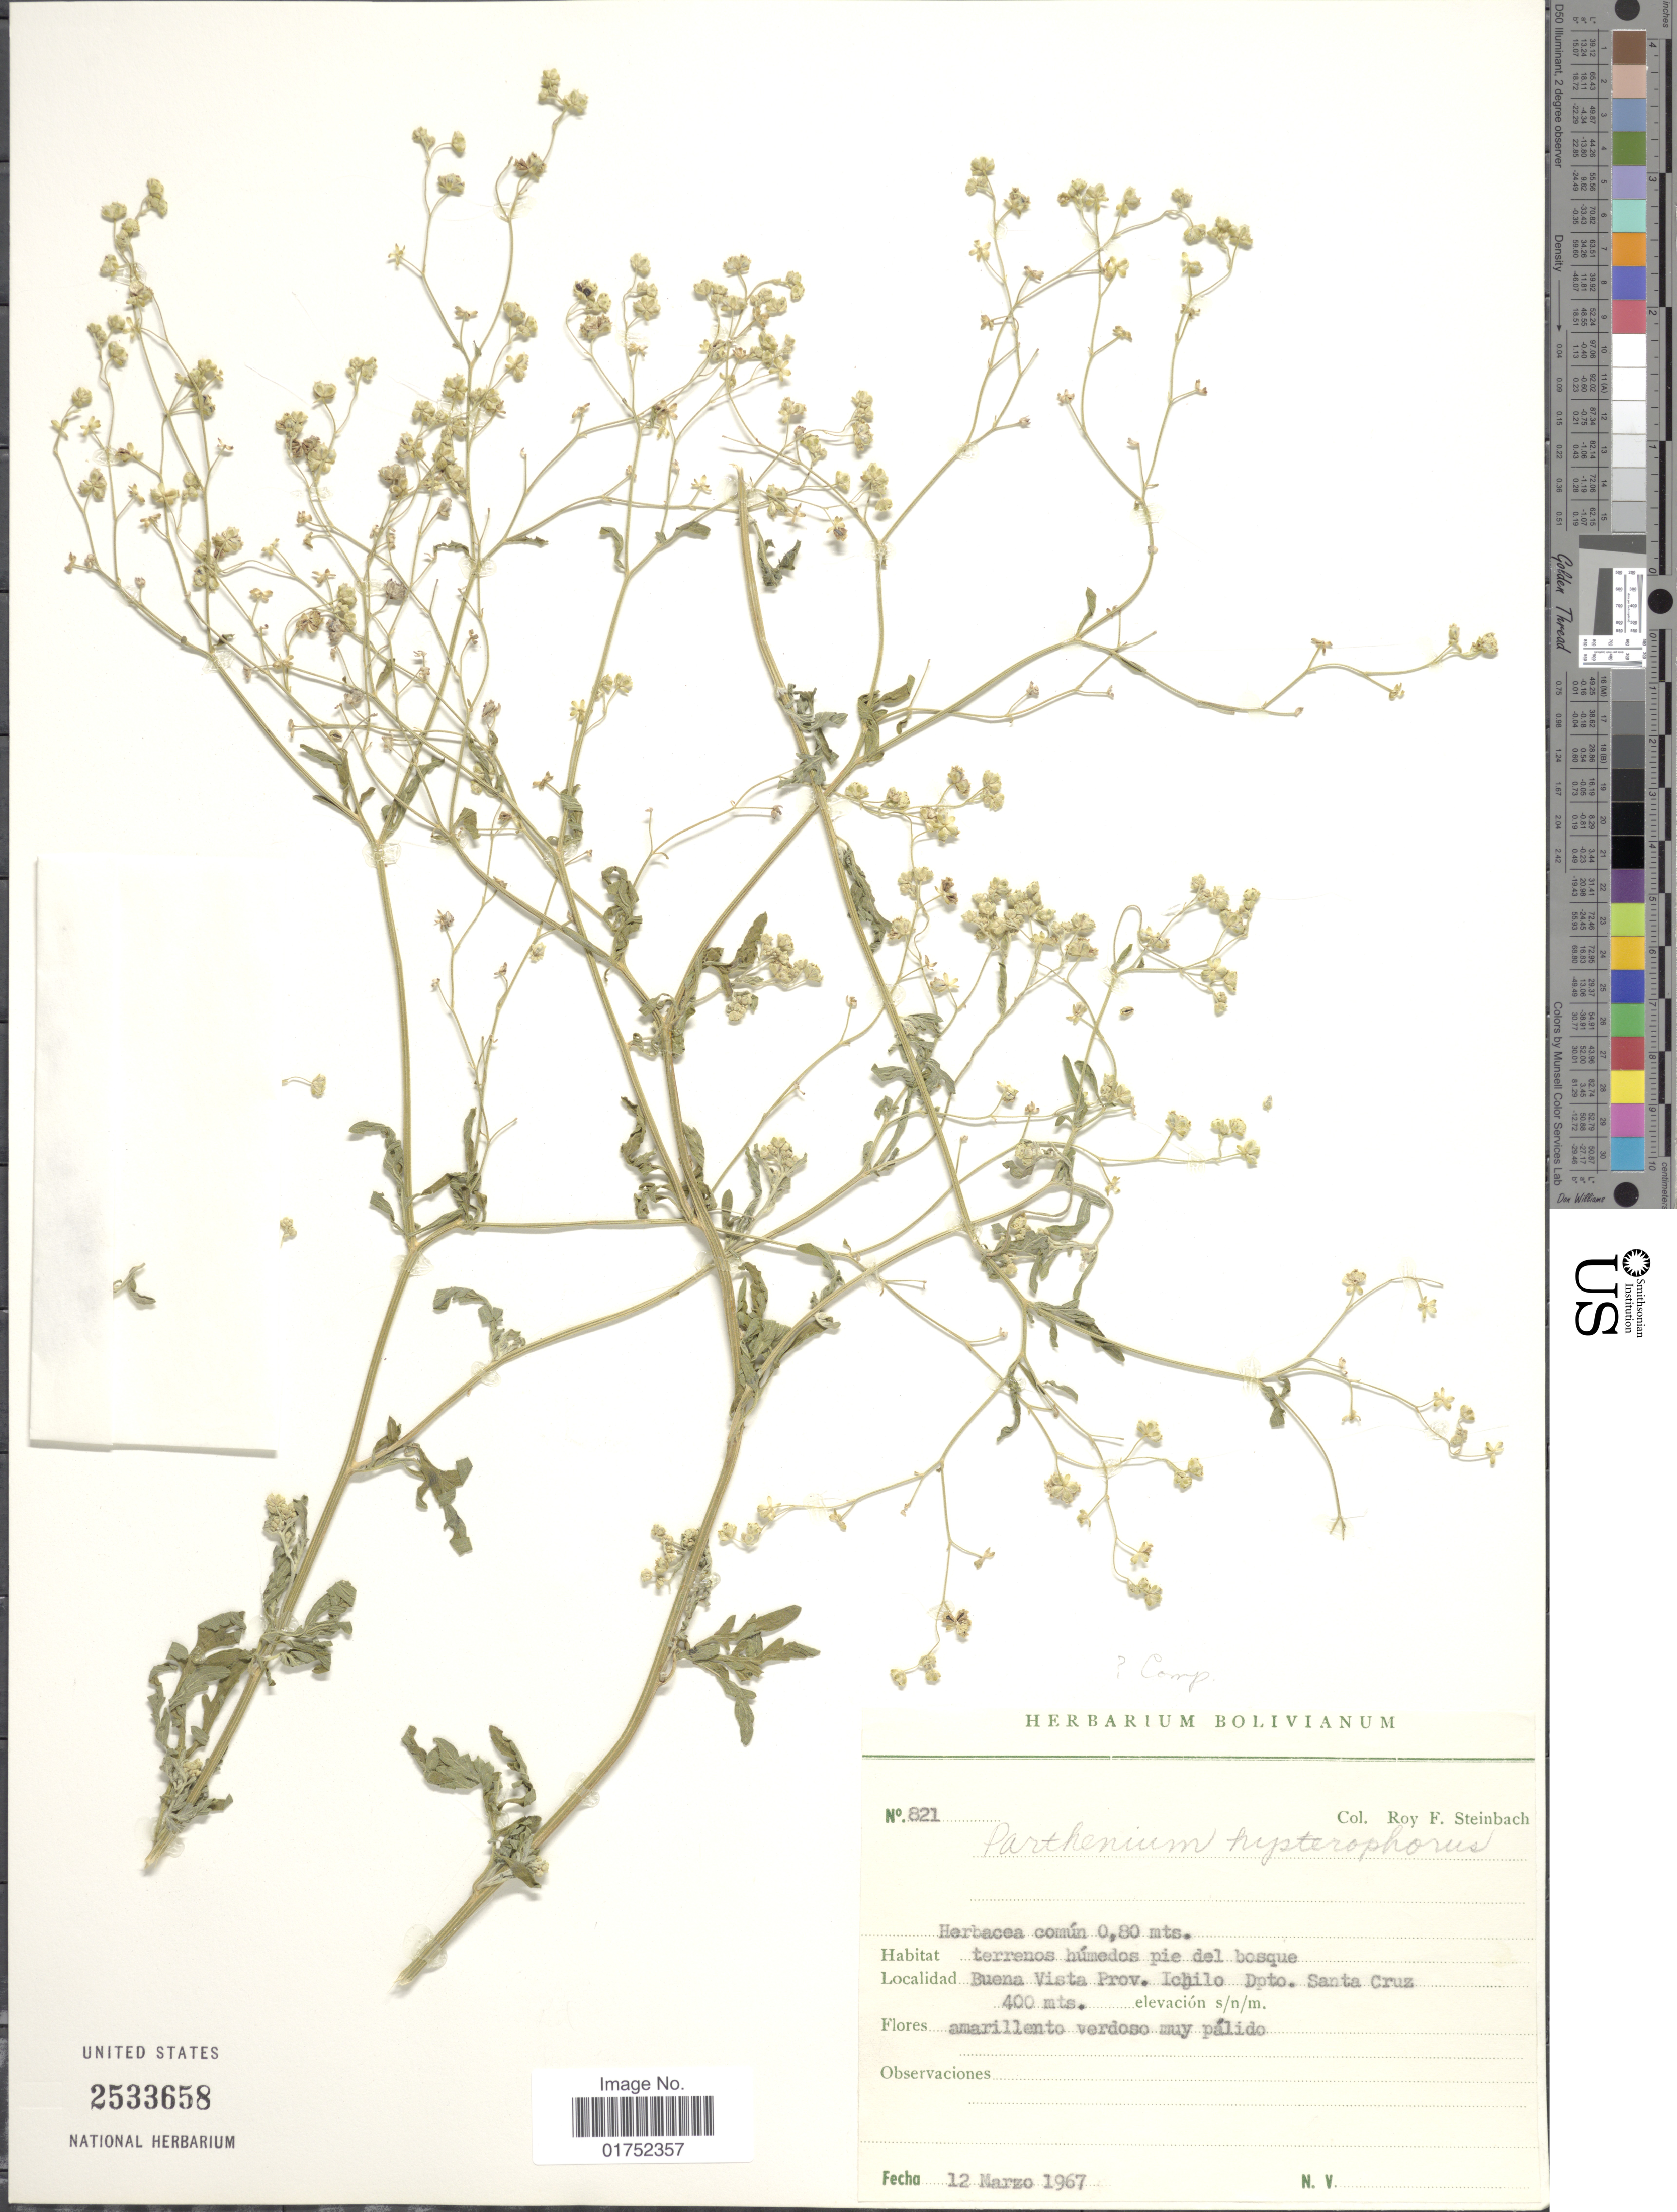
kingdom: Plantae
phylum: Tracheophyta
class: Magnoliopsida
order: Asterales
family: Asteraceae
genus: Parthenium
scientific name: Parthenium hysterophorus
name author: L.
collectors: R. F. Steinbach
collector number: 821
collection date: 1967-03-12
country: Argentina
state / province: Santa Cruz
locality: Buena Vista, Prov. Ichilo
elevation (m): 400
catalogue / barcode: US 2533658